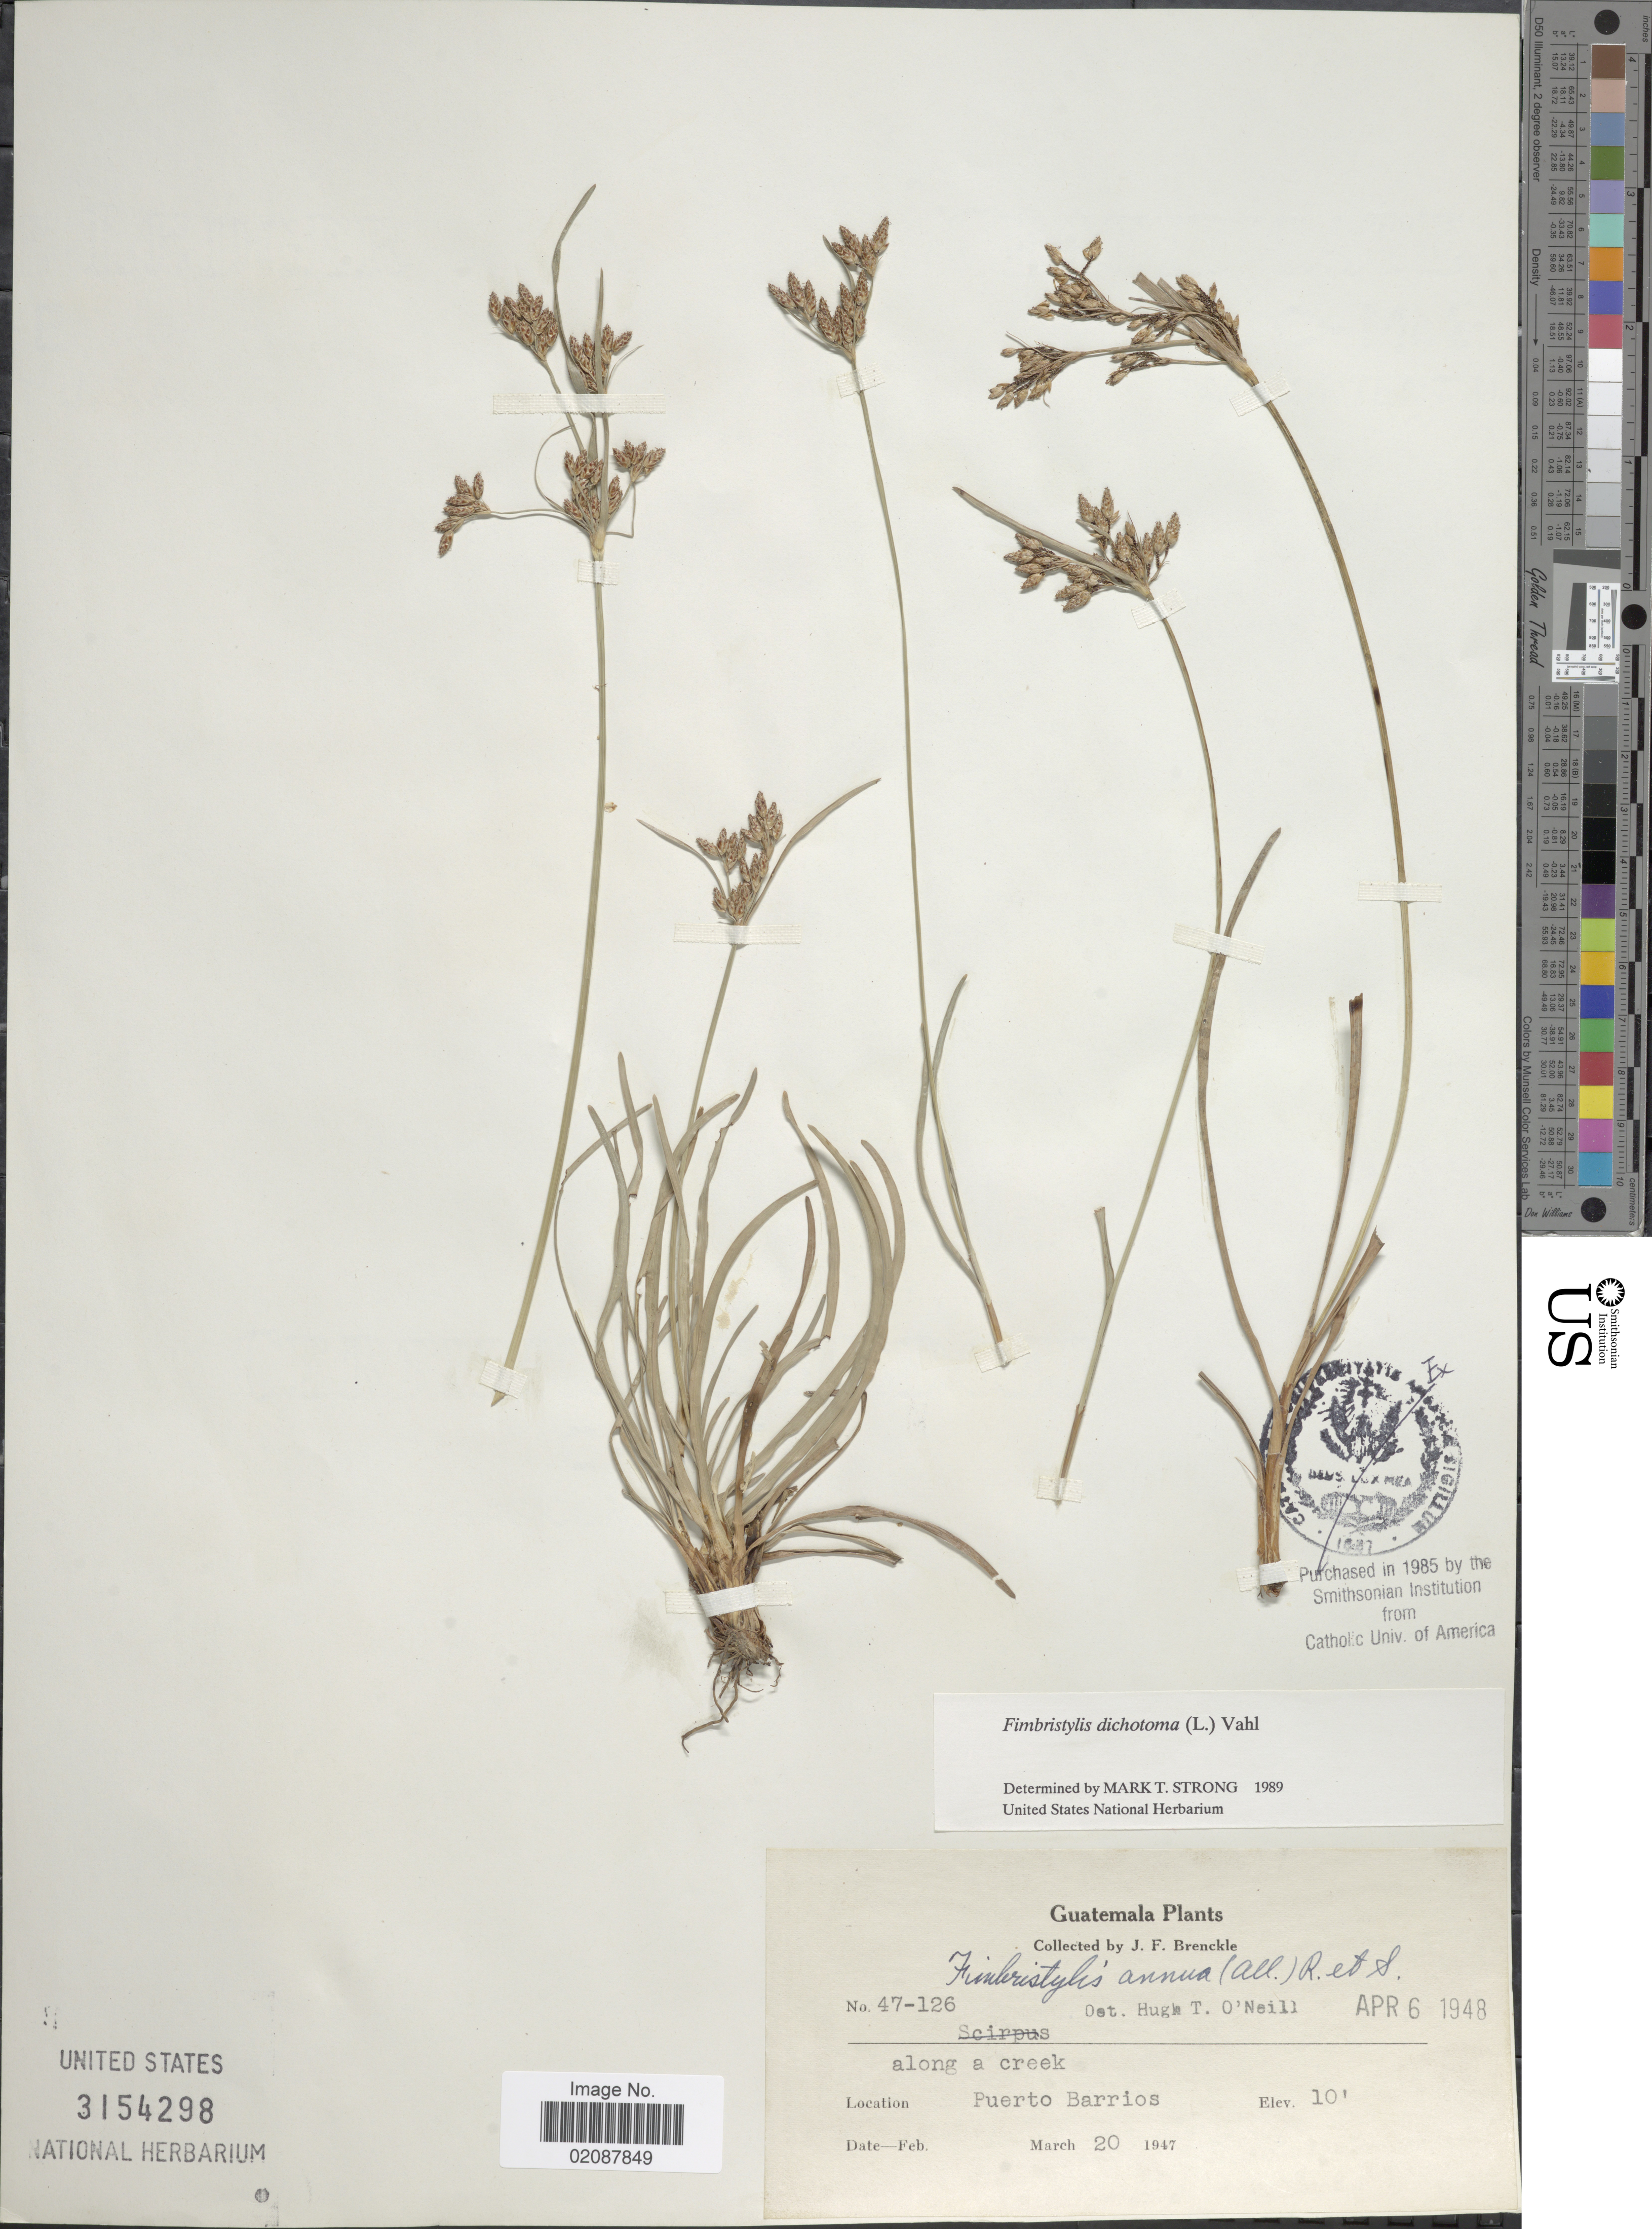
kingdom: Plantae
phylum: Tracheophyta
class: Liliopsida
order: Poales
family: Cyperaceae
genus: Fimbristylis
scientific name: Fimbristylis dichotoma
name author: (L.) Vahl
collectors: J. Brenckle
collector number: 47-126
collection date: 1947-03-20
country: Guatemala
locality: Along a creek, Puerto Barrios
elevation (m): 3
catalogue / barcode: US 3154298